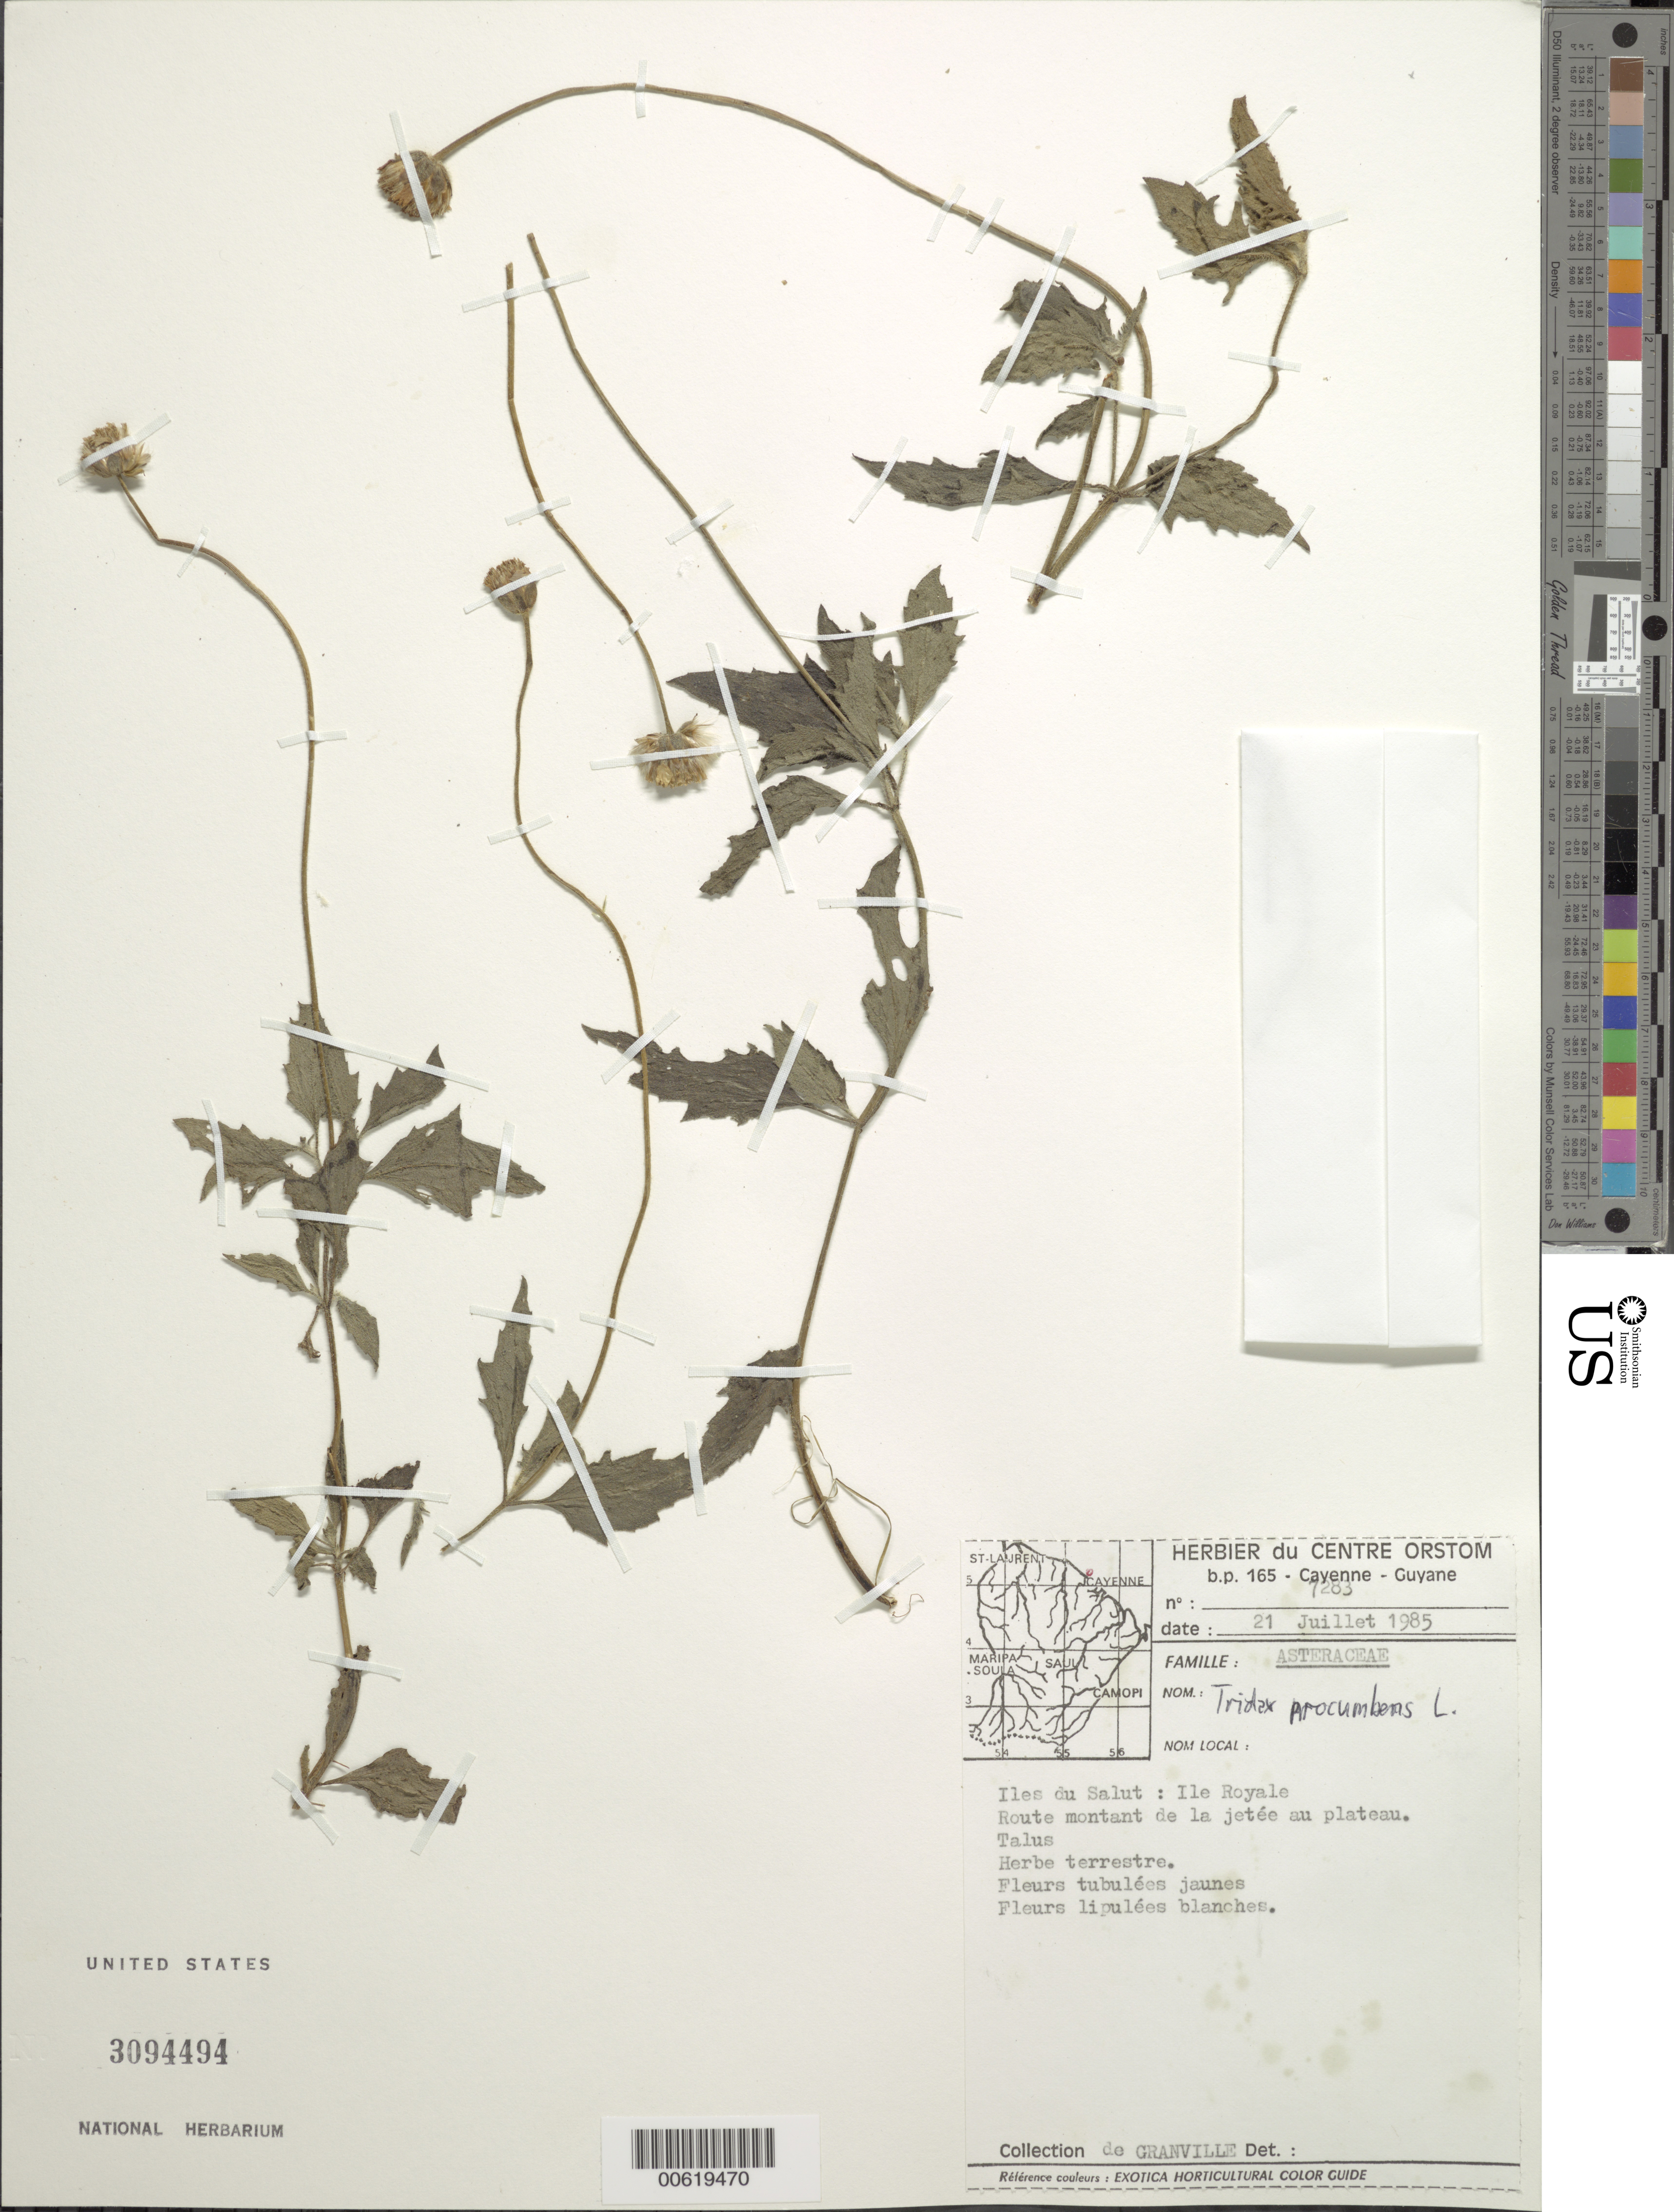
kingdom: Plantae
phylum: Tracheophyta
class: Magnoliopsida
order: Asterales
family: Asteraceae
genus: Tridax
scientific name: Tridax procumbens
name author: L.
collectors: J.-J. de Granville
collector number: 7283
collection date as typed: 21-Jul-85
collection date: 1985-07-21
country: French Guiana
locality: Iles du Salut, Ile Royale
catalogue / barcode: US 3094494